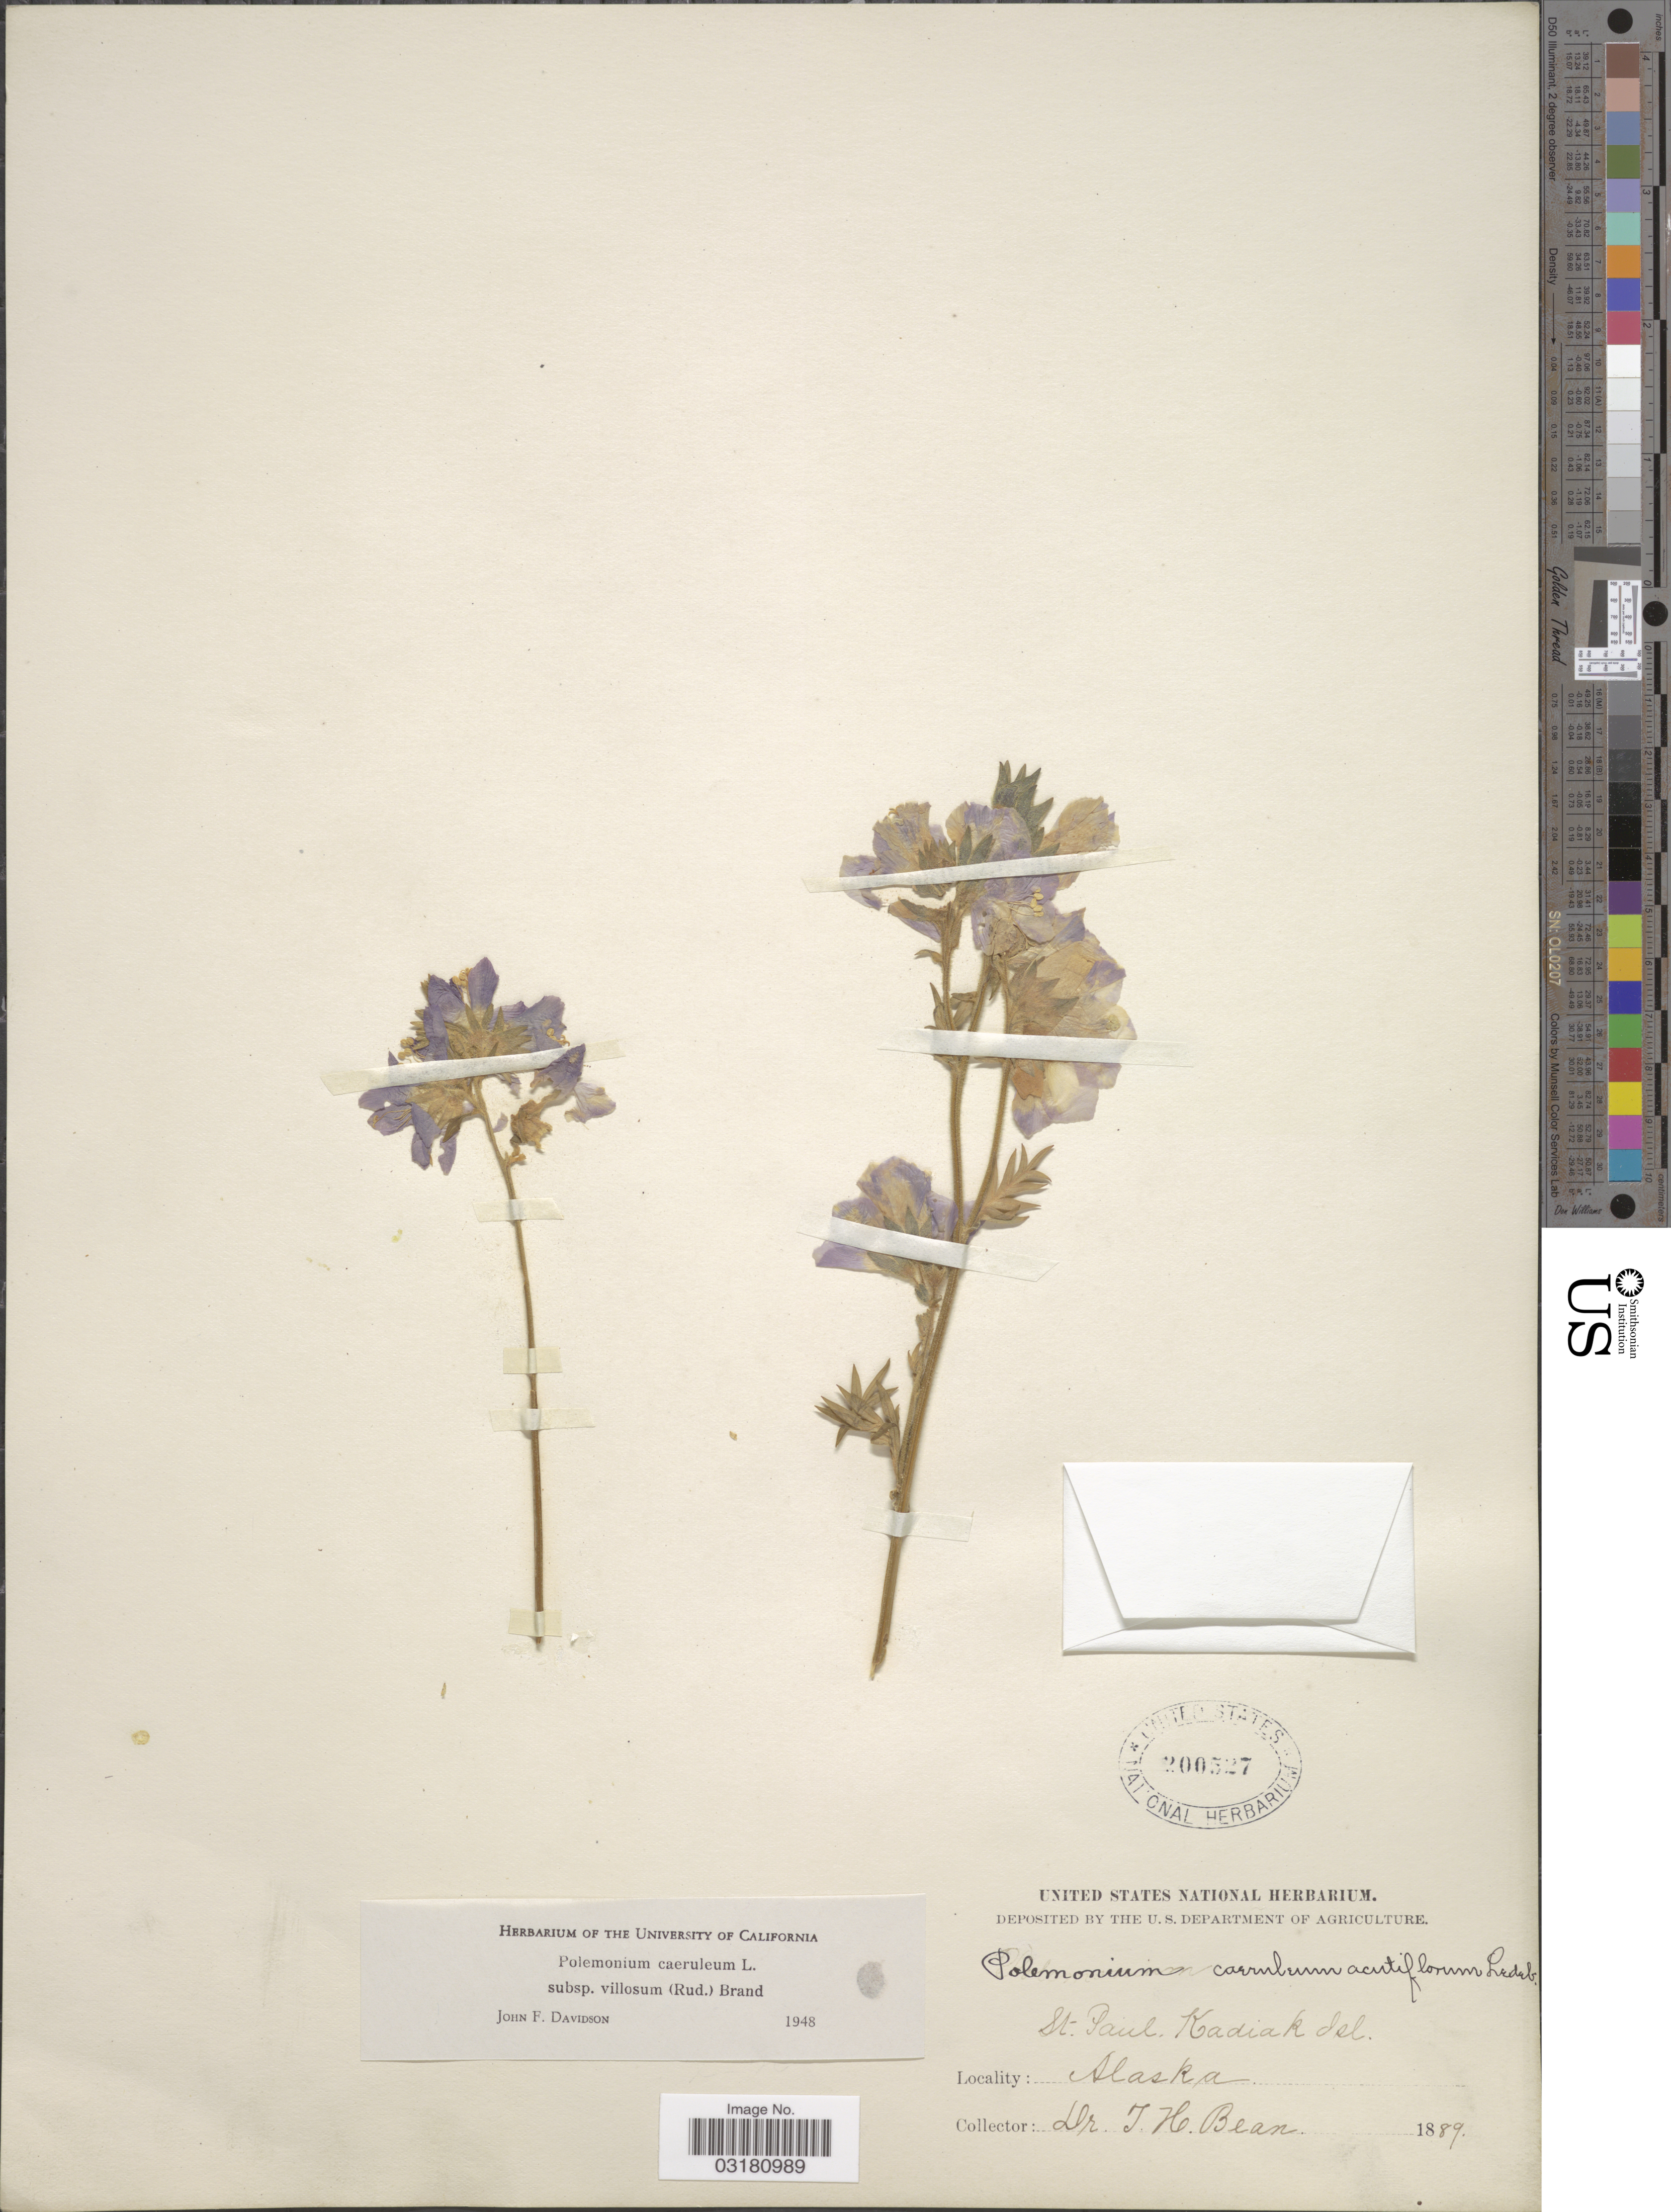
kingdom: Plantae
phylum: Tracheophyta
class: Magnoliopsida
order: Ericales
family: Polemoniaceae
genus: Polemonium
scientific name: Polemonium caeruleum var. villosum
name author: (Rudolph ex Georgi) Brand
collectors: T. Bean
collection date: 1889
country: United States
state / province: Alaska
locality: St. Paul. Kadiak Isl.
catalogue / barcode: US 200527